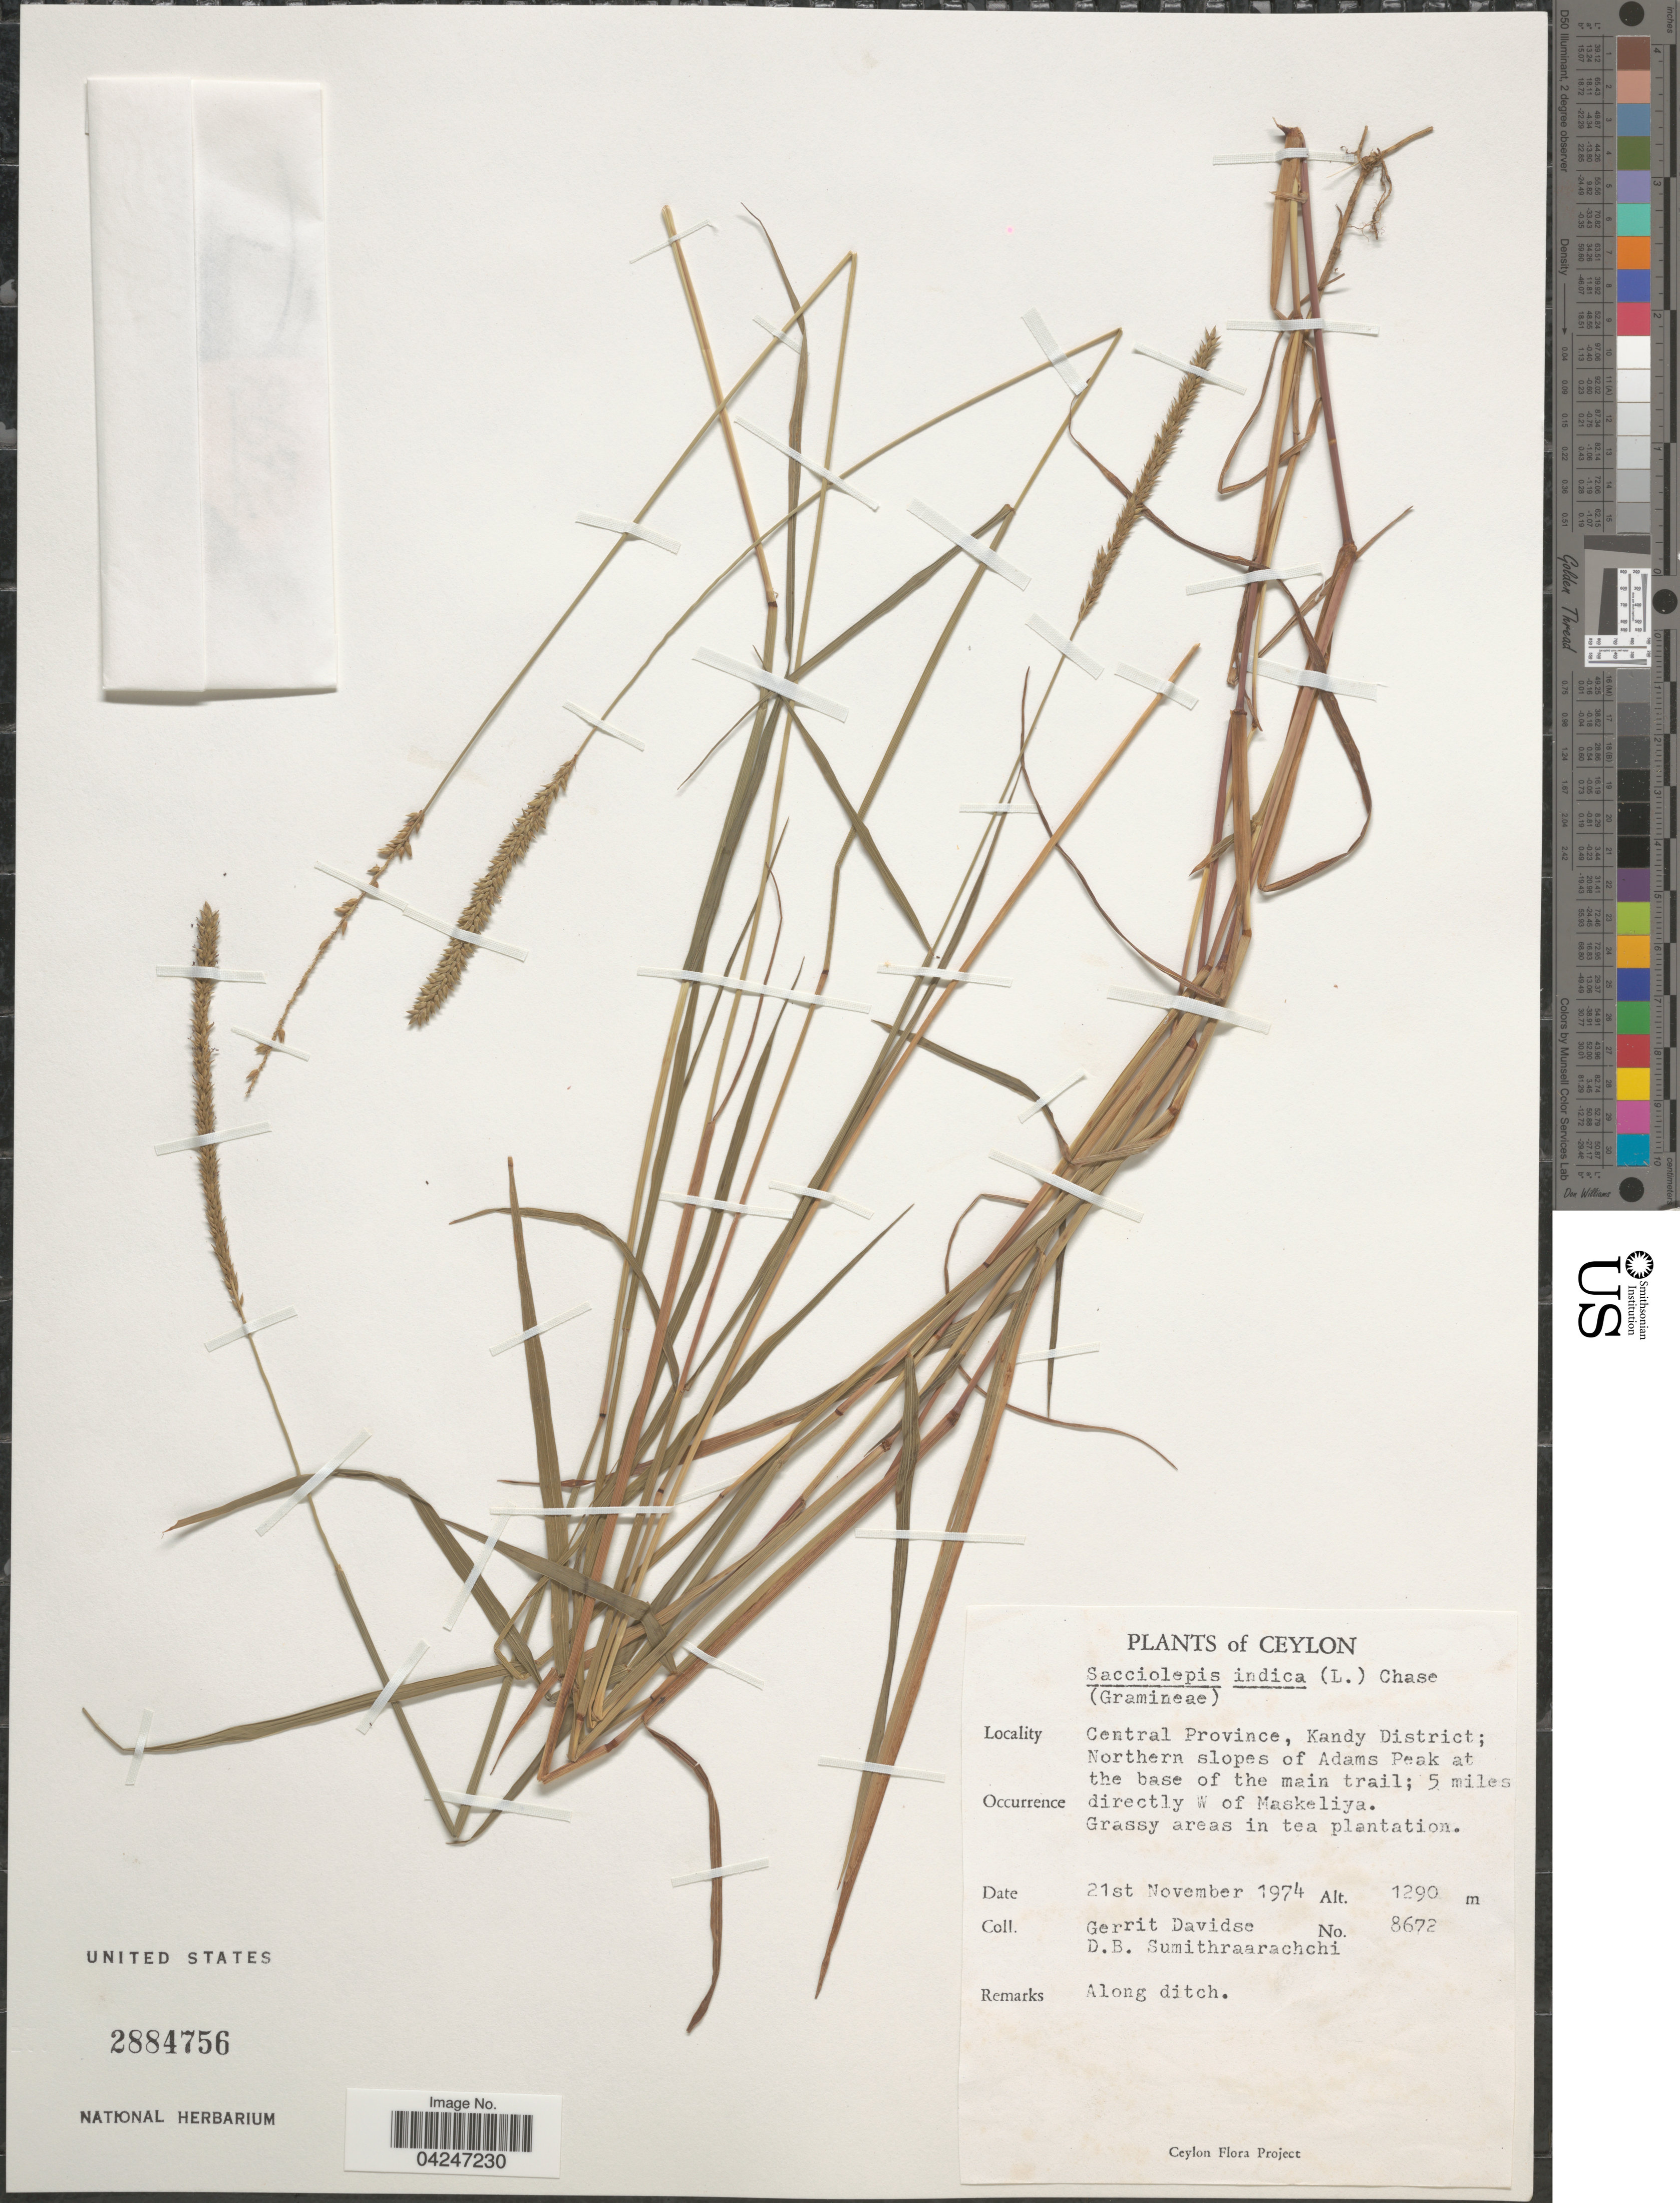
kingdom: Plantae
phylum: Tracheophyta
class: Liliopsida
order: Poales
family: Poaceae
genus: Sacciolepis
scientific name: Sacciolepis indica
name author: (L.) Chase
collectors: G. Davidse & D. B. Sumithraarachchi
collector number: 8672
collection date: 1974-11-21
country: Sri Lanka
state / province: Central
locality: Ceylon. Kandy District; Northern slopes of Adams Peak at the base of the main trail; 5 miles directly W of Maskeliya.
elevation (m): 1290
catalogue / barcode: US 2884756